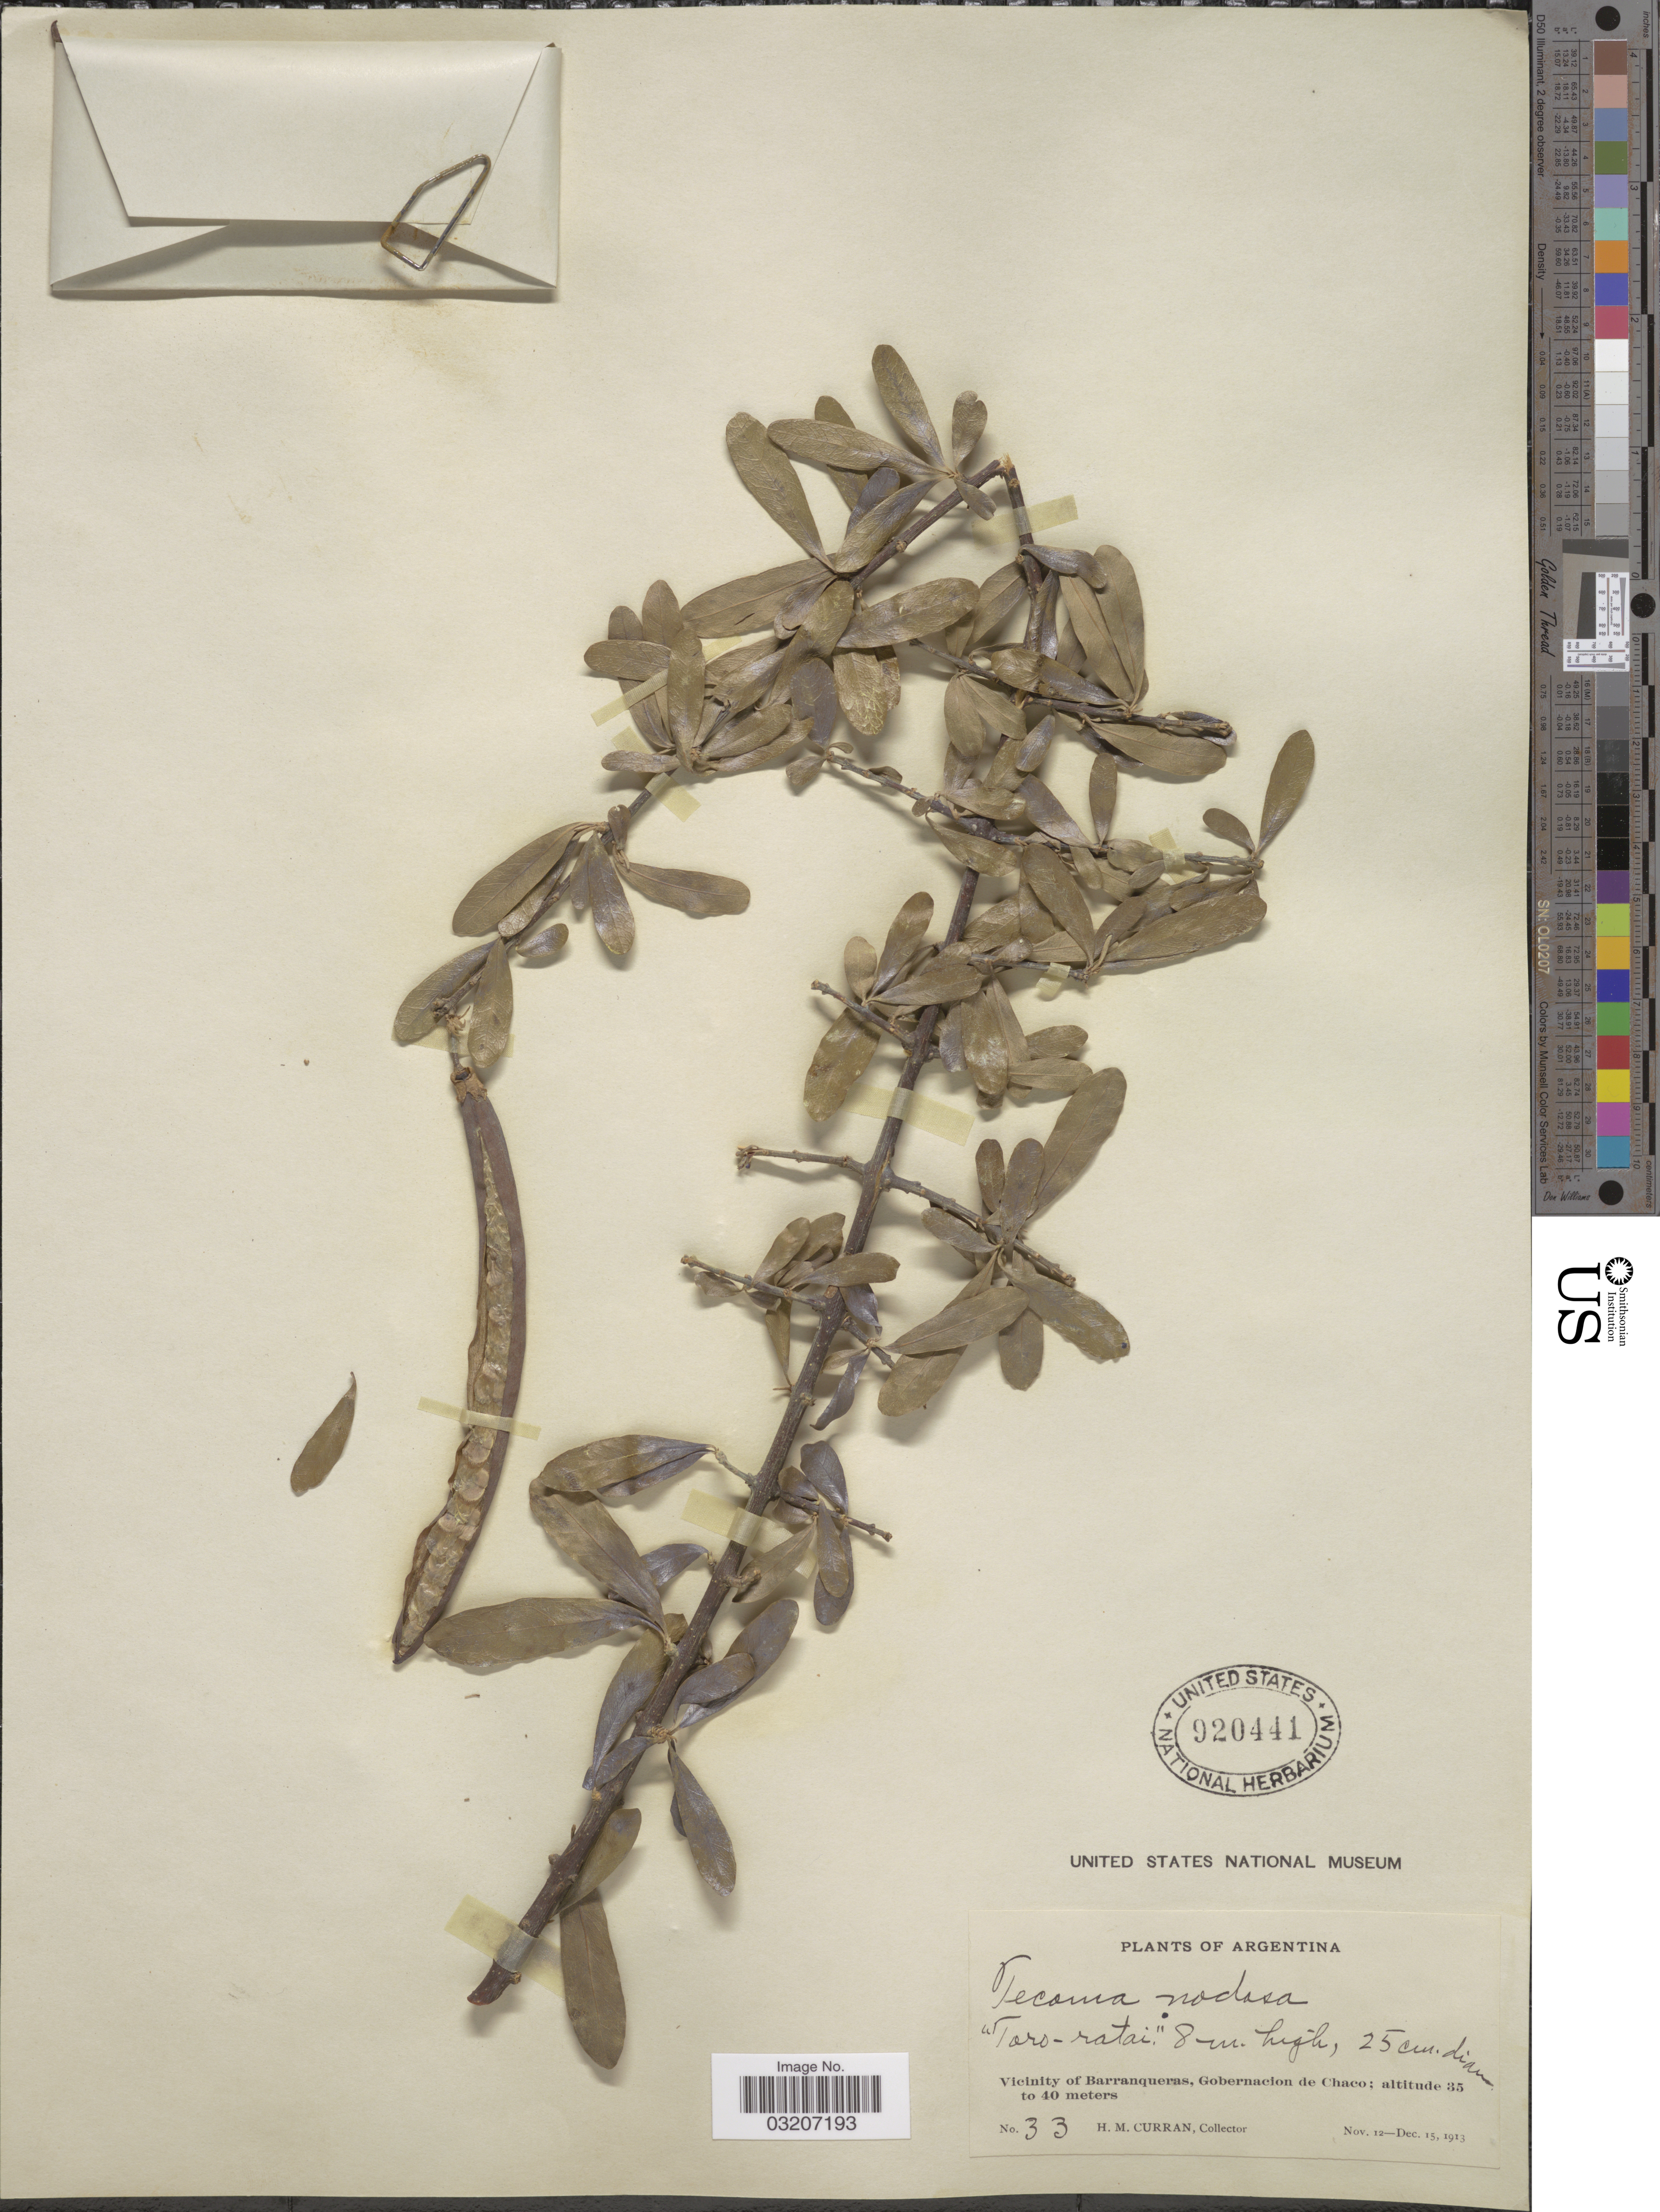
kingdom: Plantae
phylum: Tracheophyta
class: Magnoliopsida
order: Lamiales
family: Bignoniaceae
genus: Tabebuia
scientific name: Tabebuia nodosa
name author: (Griseb.) Griseb.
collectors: H. M. Curran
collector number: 33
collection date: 1913-11-12/1913-12-15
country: Argentina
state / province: Chaco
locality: Vicinity of Barranqueras, Gobernacion de Chaco.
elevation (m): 35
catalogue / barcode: US 920441